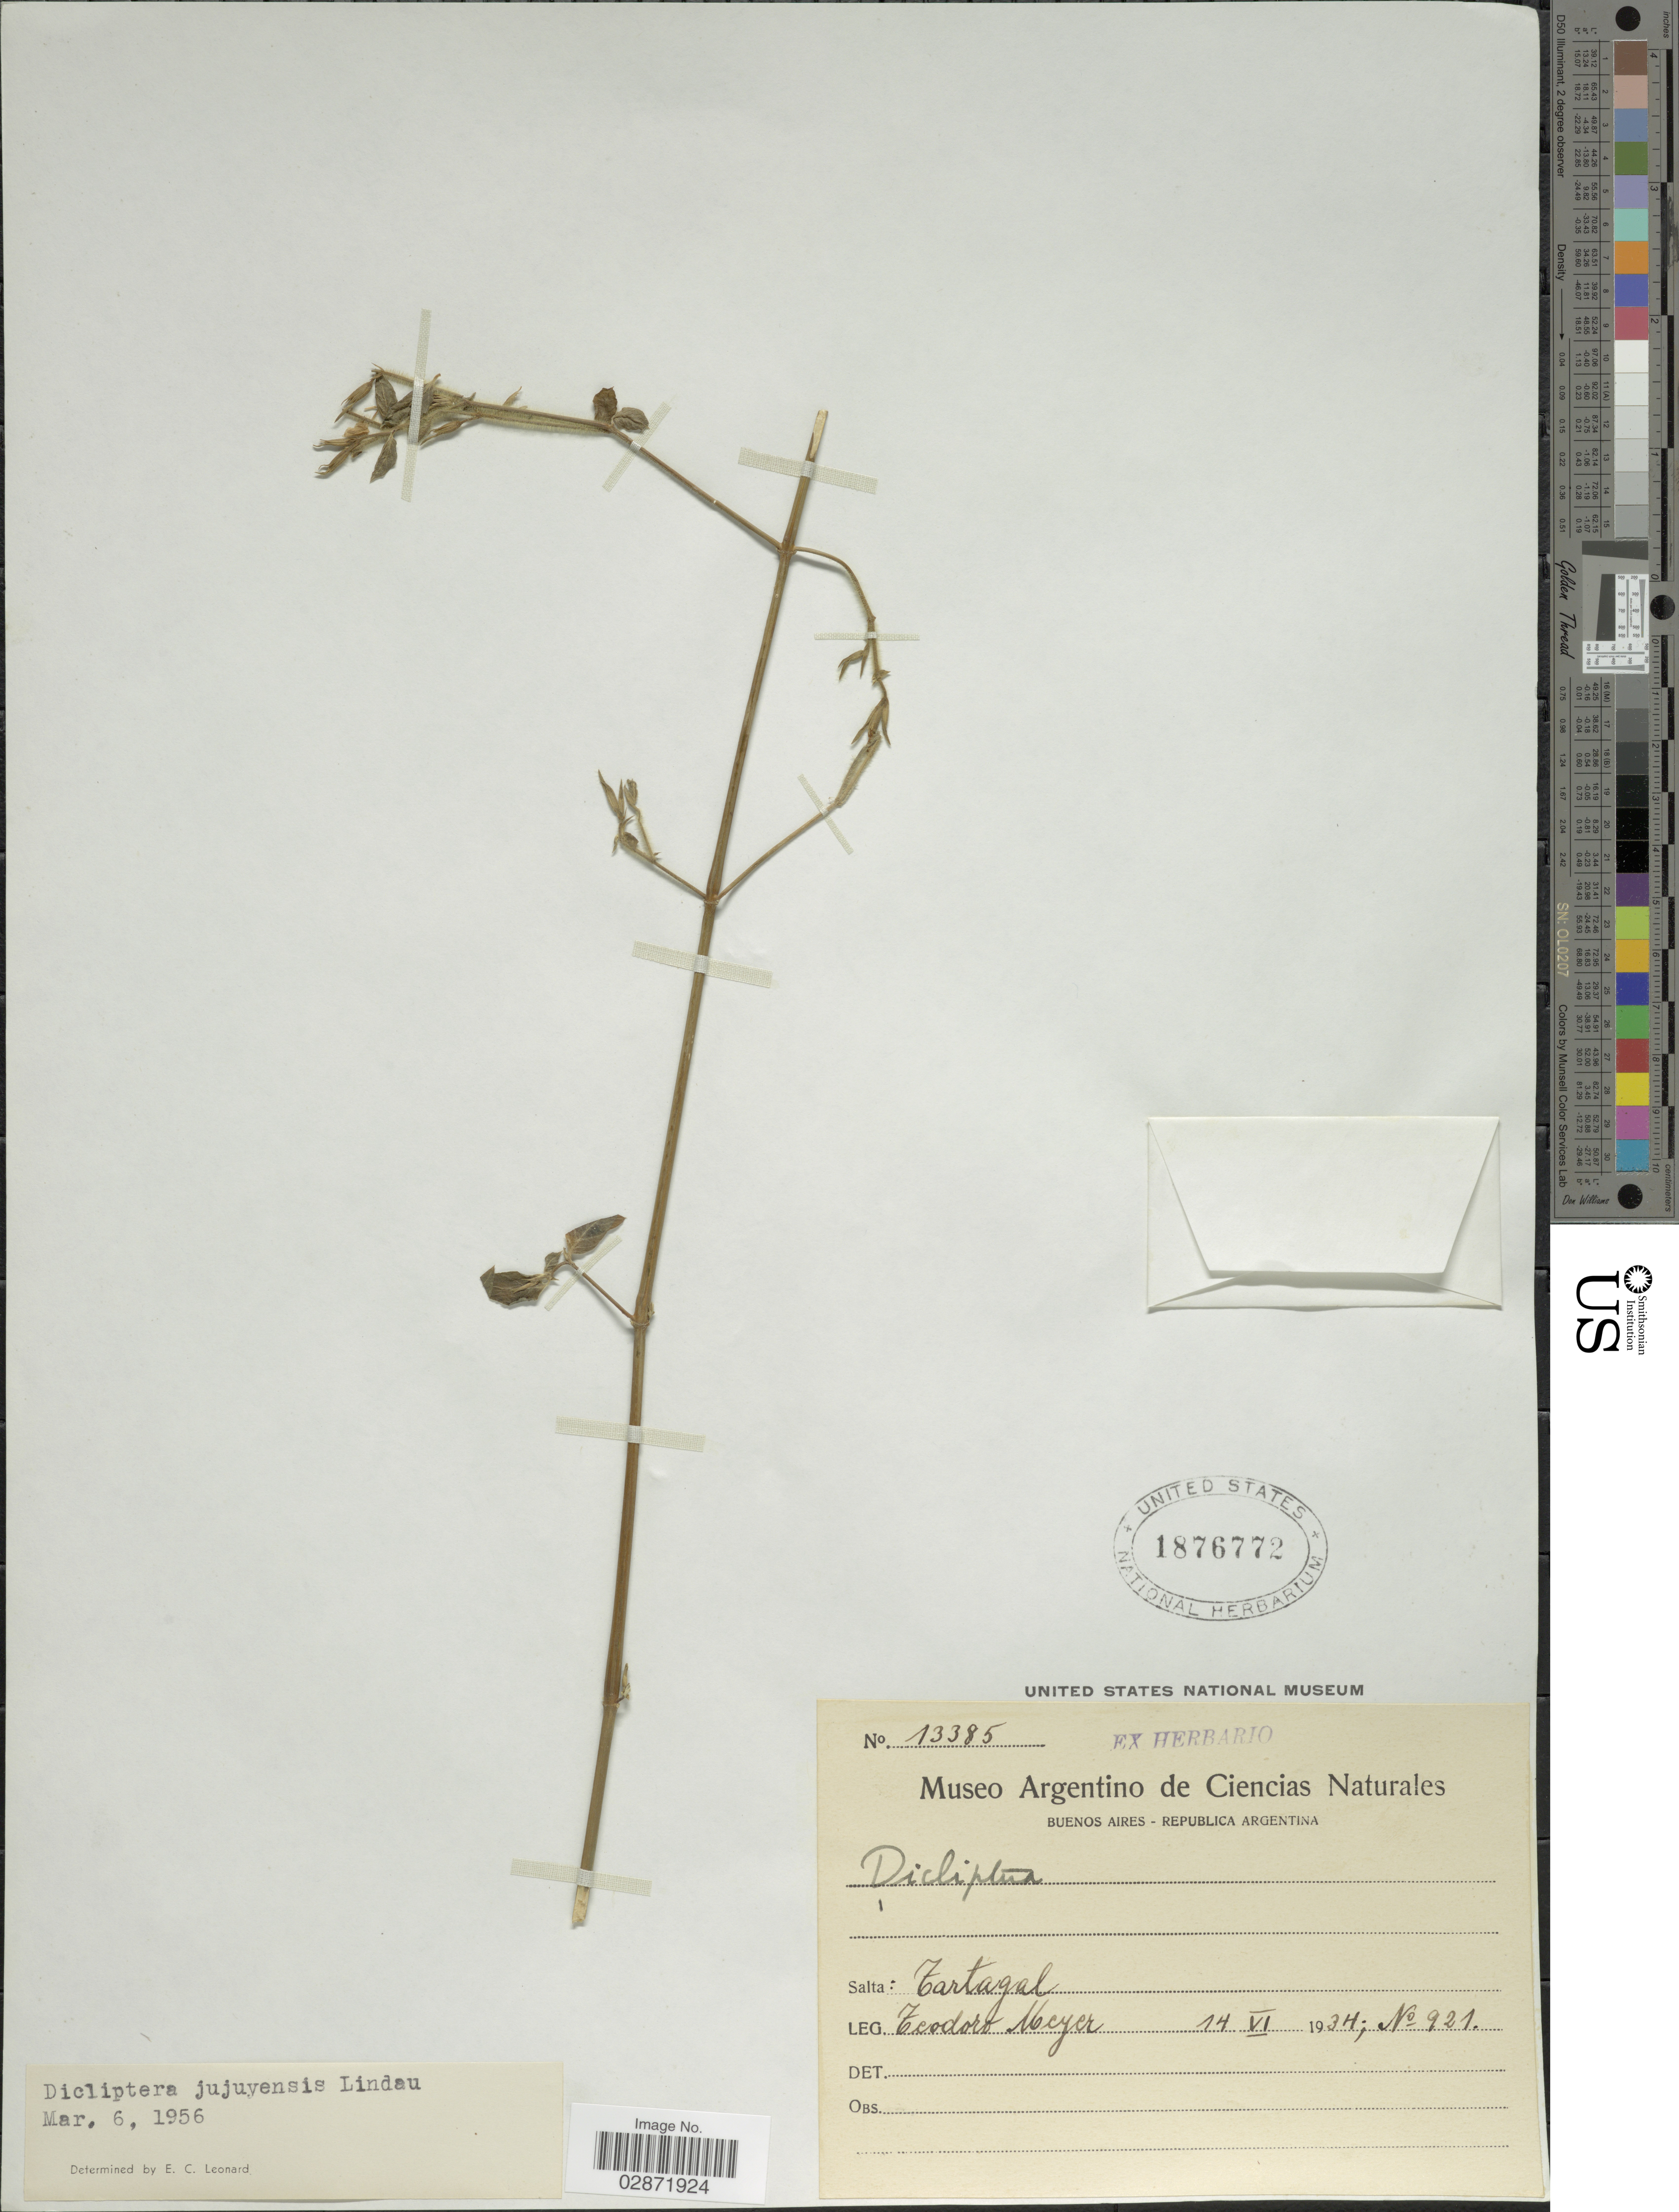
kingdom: Plantae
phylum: Tracheophyta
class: Magnoliopsida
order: Lamiales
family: Acanthaceae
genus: Dicliptera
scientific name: Dicliptera jujuyensis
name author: Lindau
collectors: T. Meyer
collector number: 13385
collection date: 1934-06-14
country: Argentina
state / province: Salta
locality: Tartagal.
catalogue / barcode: US 1876772